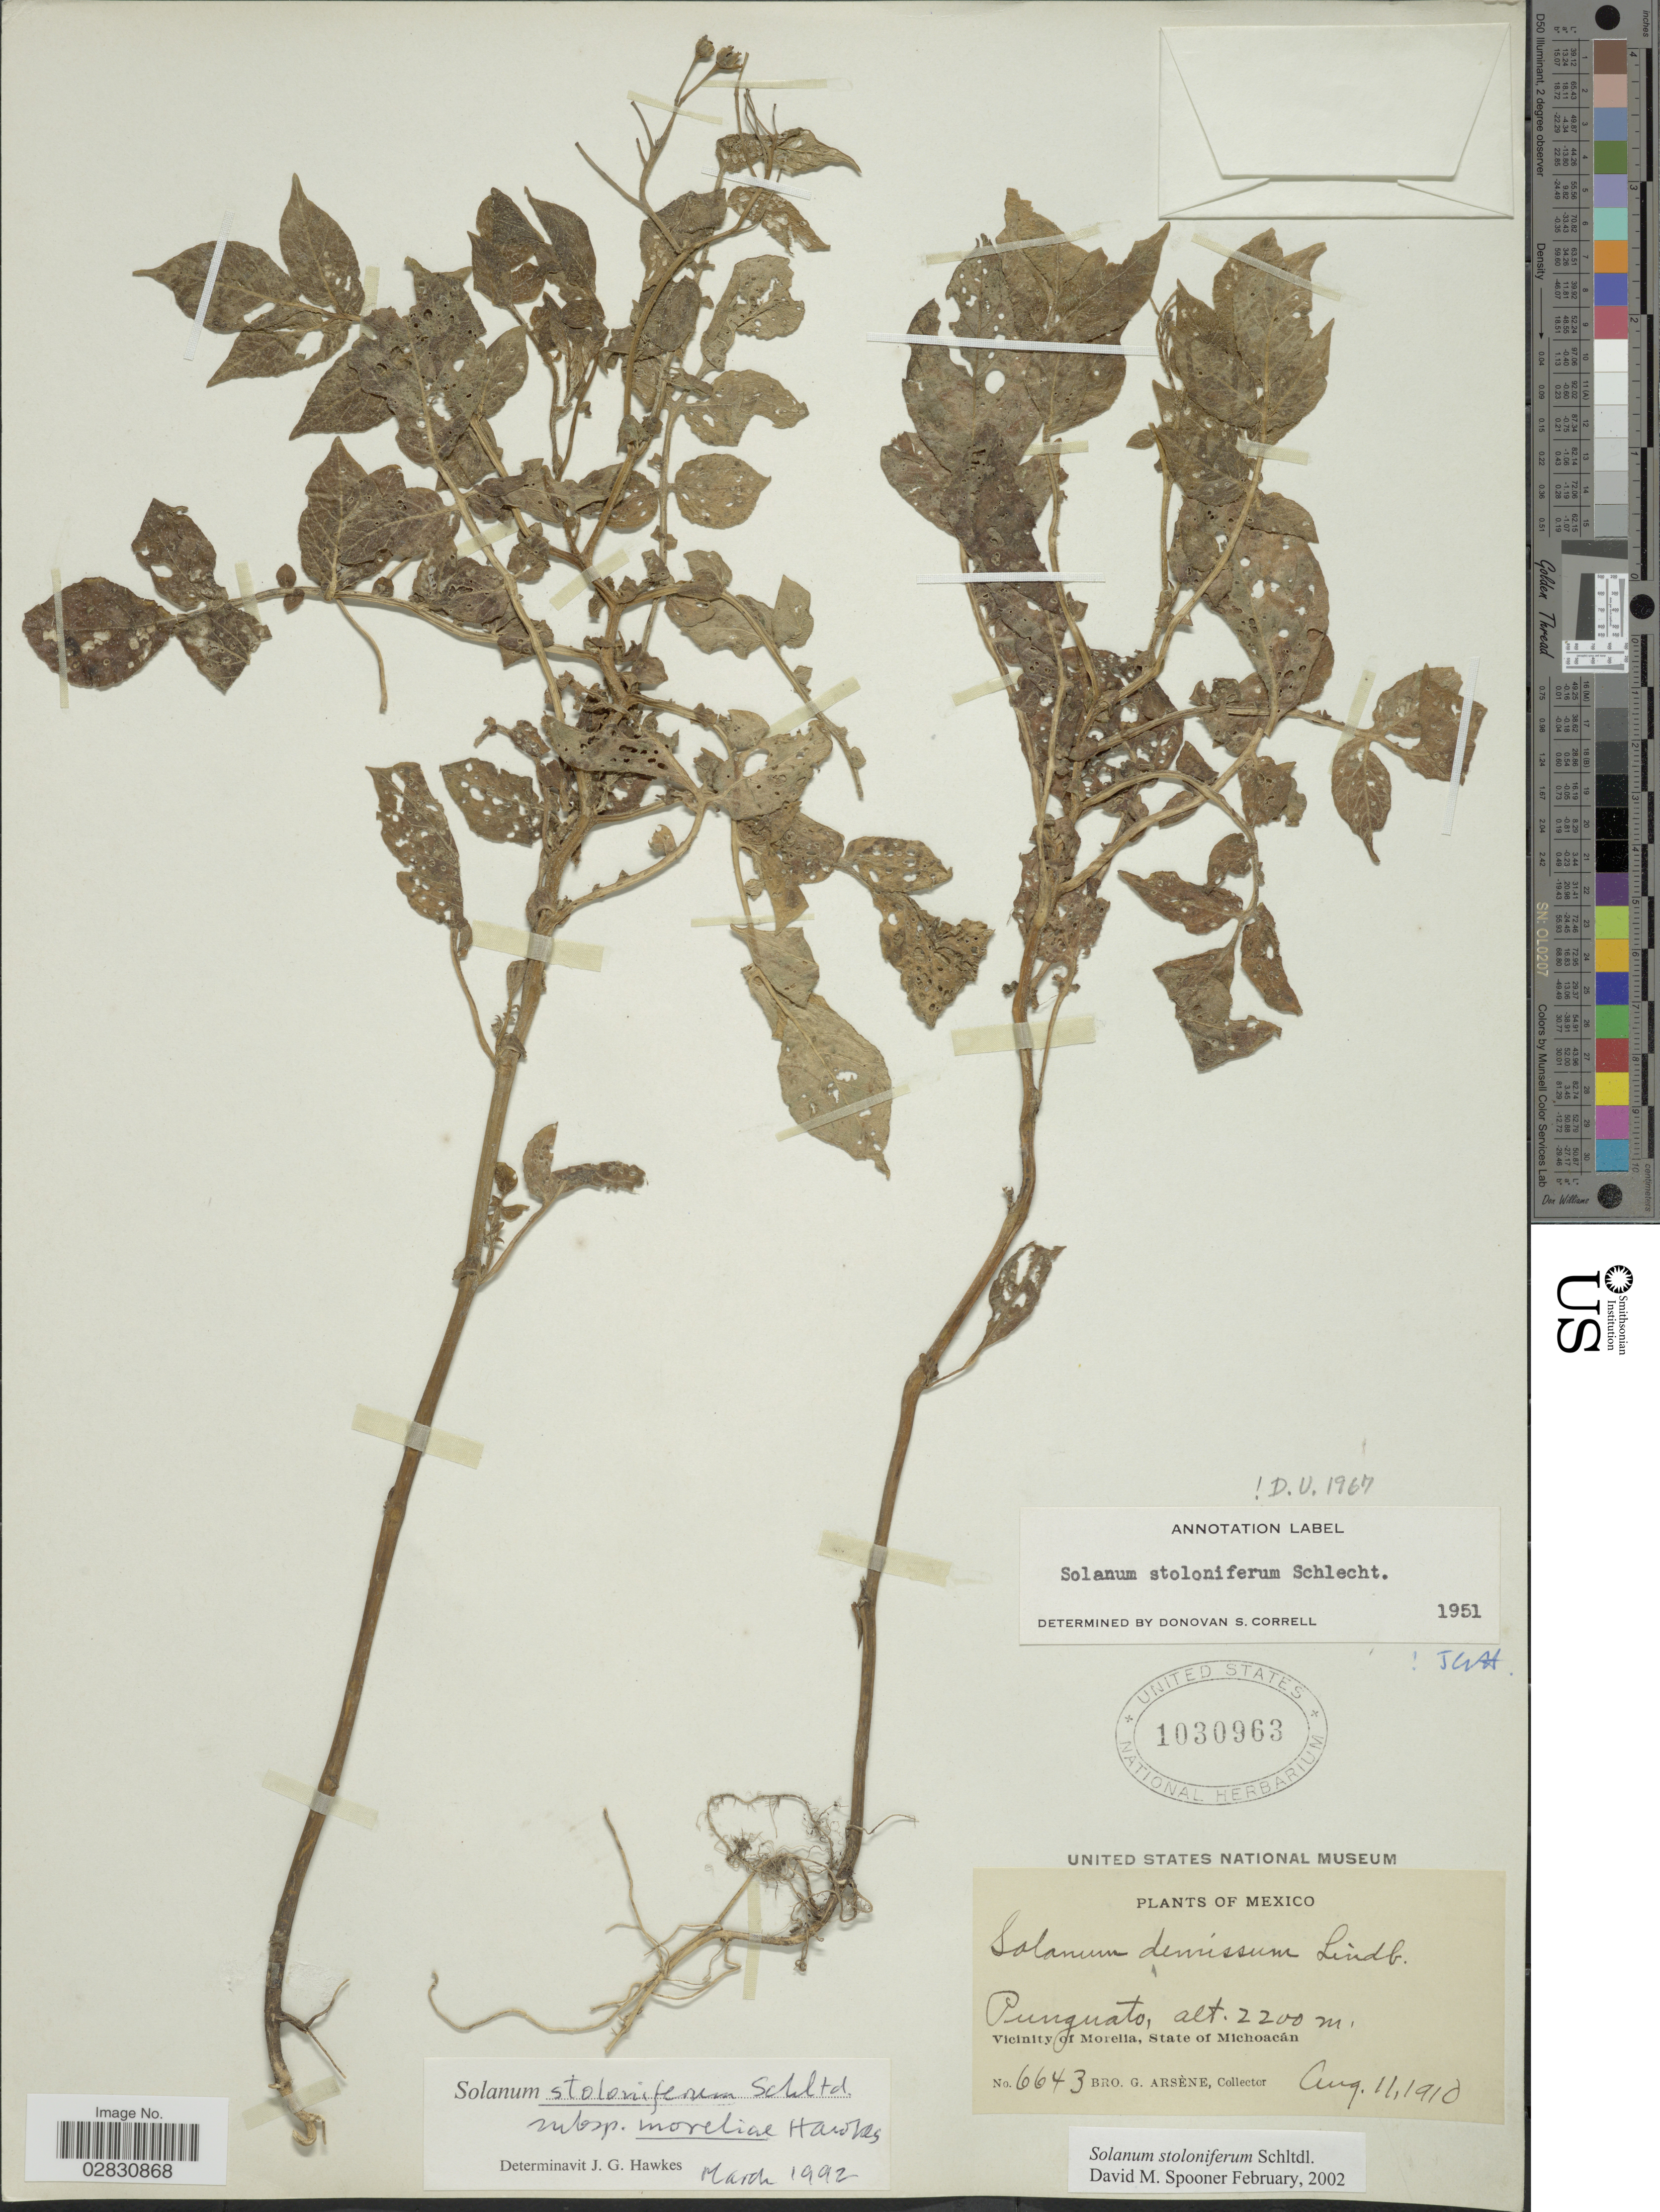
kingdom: Plantae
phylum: Tracheophyta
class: Magnoliopsida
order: Solanales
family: Solanaceae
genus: Solanum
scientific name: Solanum stoloniferum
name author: Schltdl. & Bouché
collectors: Bro. G. Arsène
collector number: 6643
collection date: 1910-08-11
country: Mexico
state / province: Michoacán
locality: Punguato, Vicinity of Morelia, State of Michoacán.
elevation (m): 2200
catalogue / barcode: US 1030963